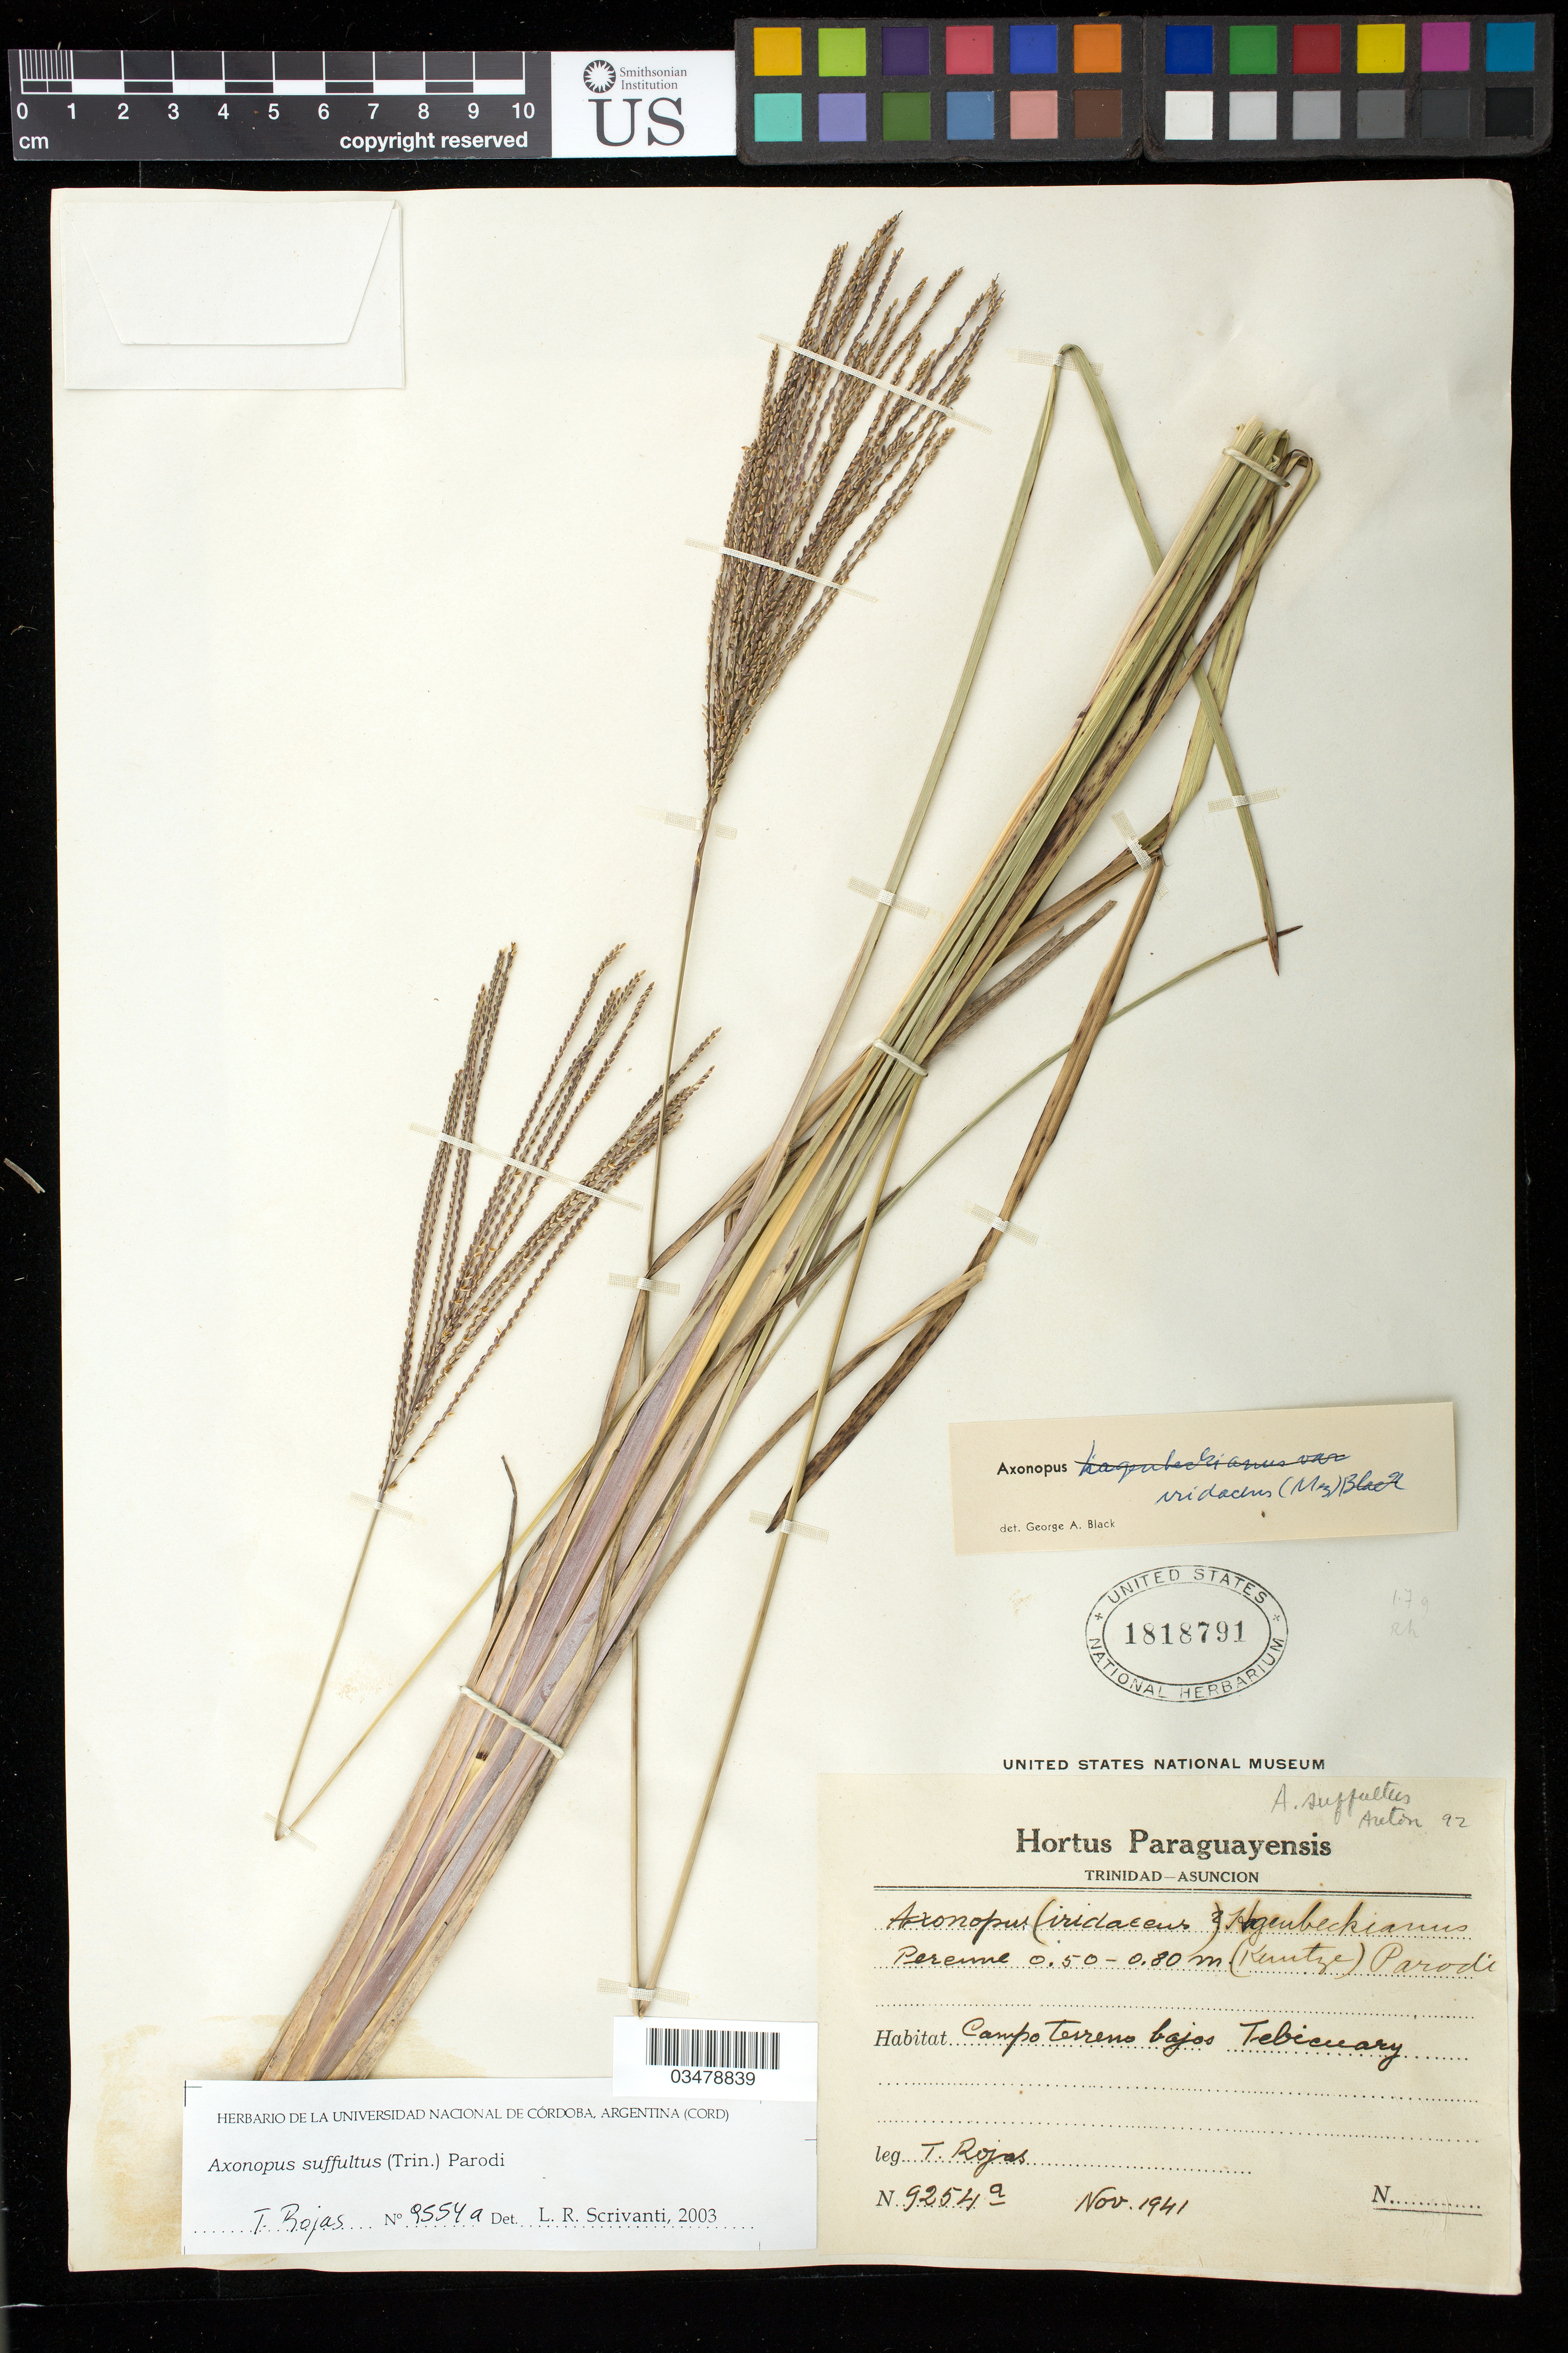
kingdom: Plantae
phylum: Tracheophyta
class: Liliopsida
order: Poales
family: Poaceae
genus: Axonopus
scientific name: Axonopus suffultus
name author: (Nees) Kuhlm.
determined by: Scrivanti, L. R.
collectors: T. Rojas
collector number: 9254 A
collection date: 1941-11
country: Paraguay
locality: Campo Terreno bajo Tebicuary.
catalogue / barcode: US 1818791